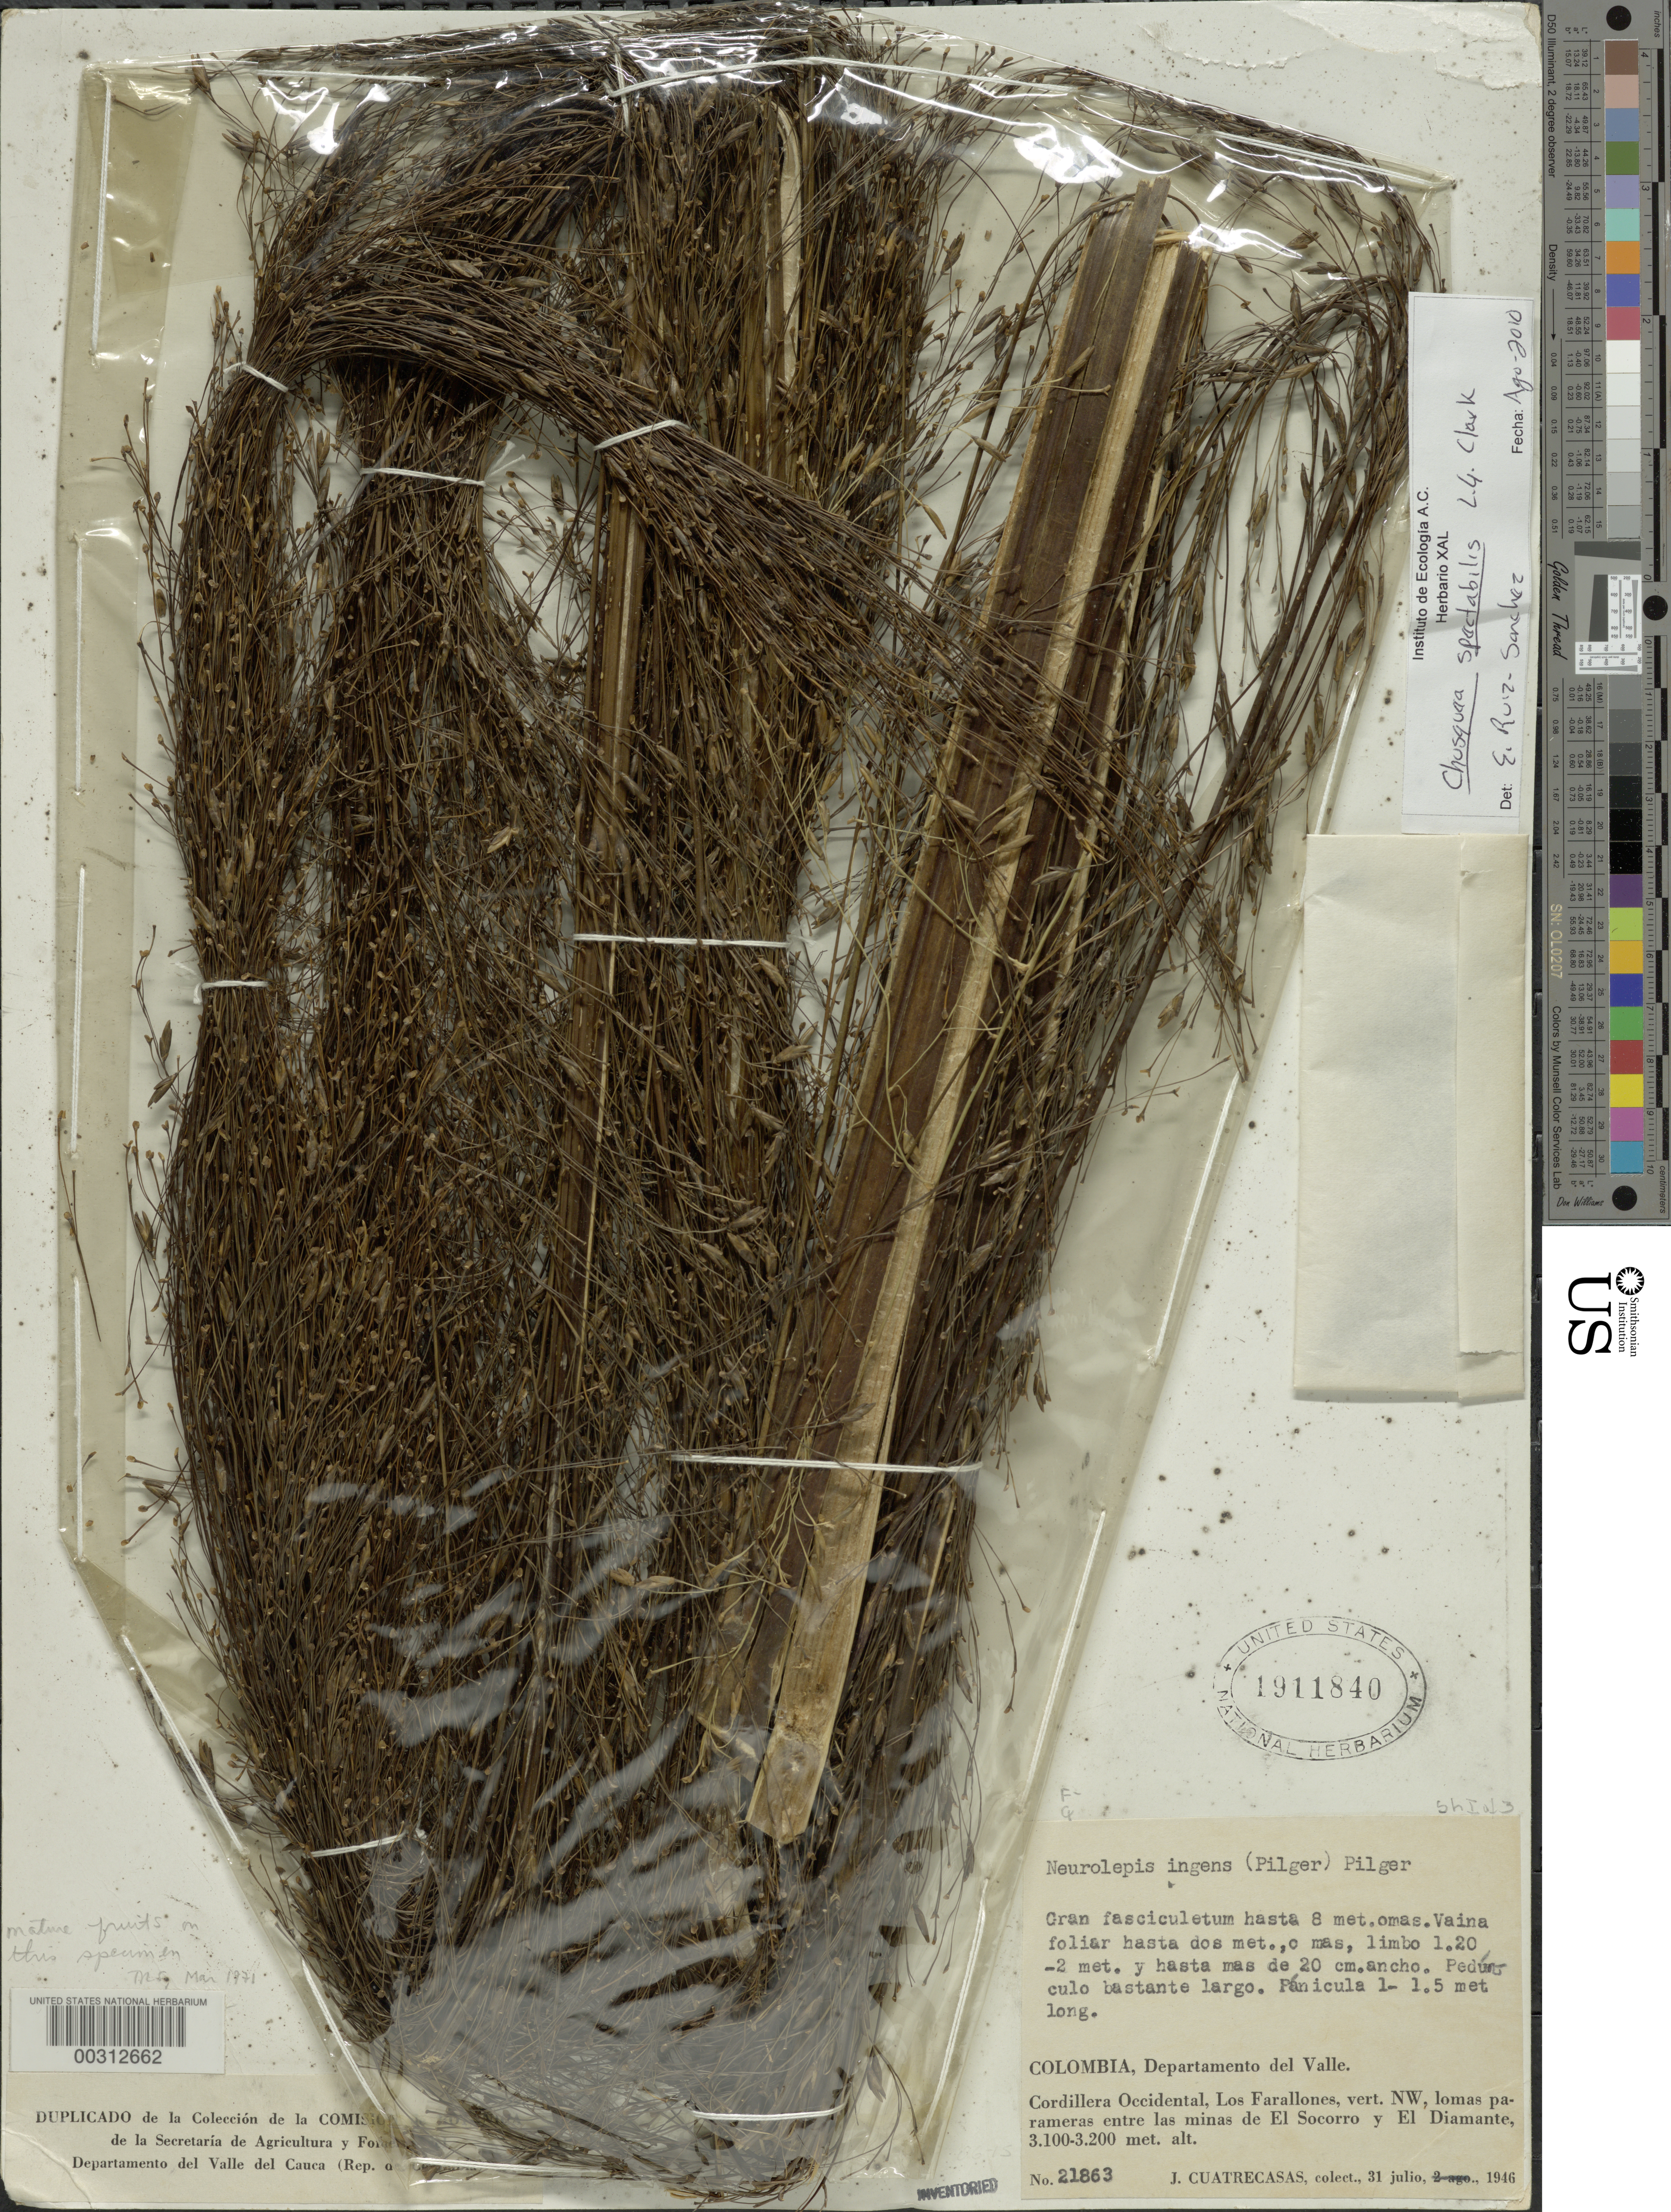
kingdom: Plantae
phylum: Tracheophyta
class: Liliopsida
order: Poales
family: Poaceae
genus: Chusquea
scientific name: Chusquea spectabilis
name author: L.G. Clark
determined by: Ruíz-Sanchez, E.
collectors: J. Cuatrecasas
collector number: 21863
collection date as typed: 31 Jul 1946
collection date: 1946-07-31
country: Colombia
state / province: Cauca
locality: Los Farallones, between El Socprro and El Diamante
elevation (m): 3100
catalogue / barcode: US 1911840